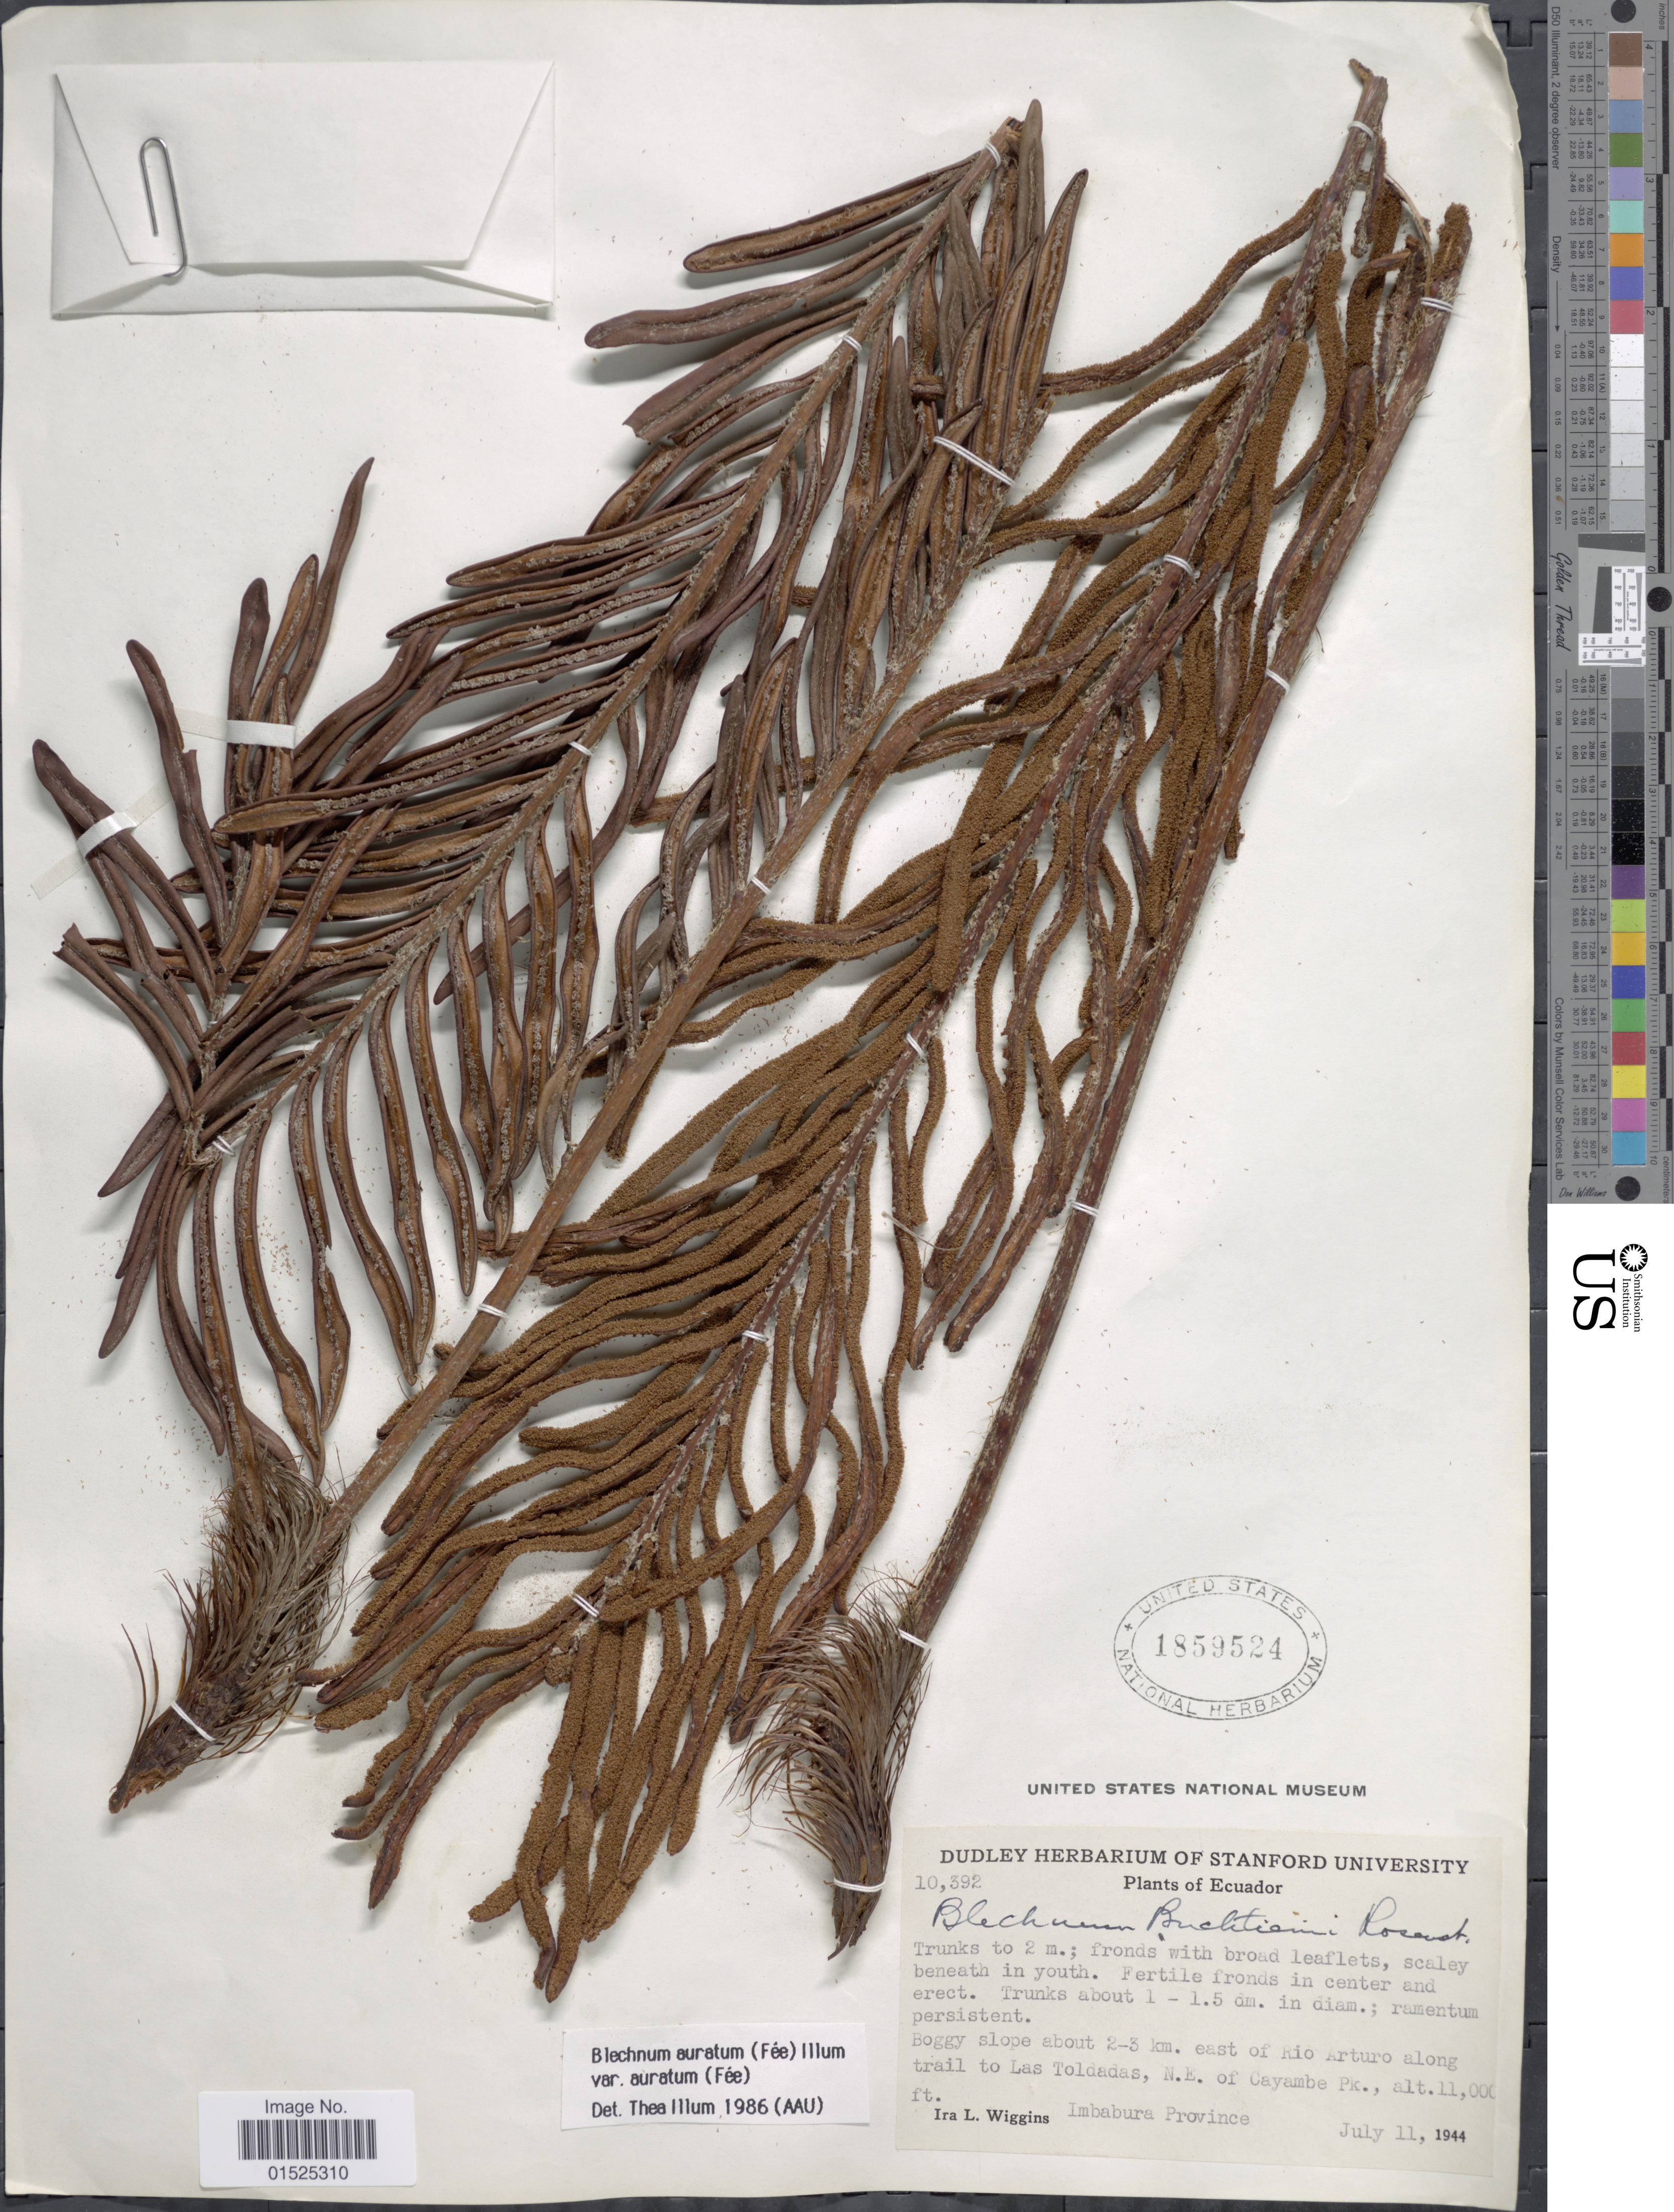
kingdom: Plantae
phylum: Tracheophyta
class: Polypodiopsida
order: Polypodiales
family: Blechnaceae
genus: Blechnum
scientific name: Blechnum auratum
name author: (Fée) R.M. Tryon & Stolze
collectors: I. L. Wiggins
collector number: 10392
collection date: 1944-07-11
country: Ecuador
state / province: Imbabura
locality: Boggy slope about 2- 3 km. east of Rio Arthuro along trail to Las Toldadas, N. E. of Cayambe Pk.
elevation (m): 3353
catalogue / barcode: US 1859524